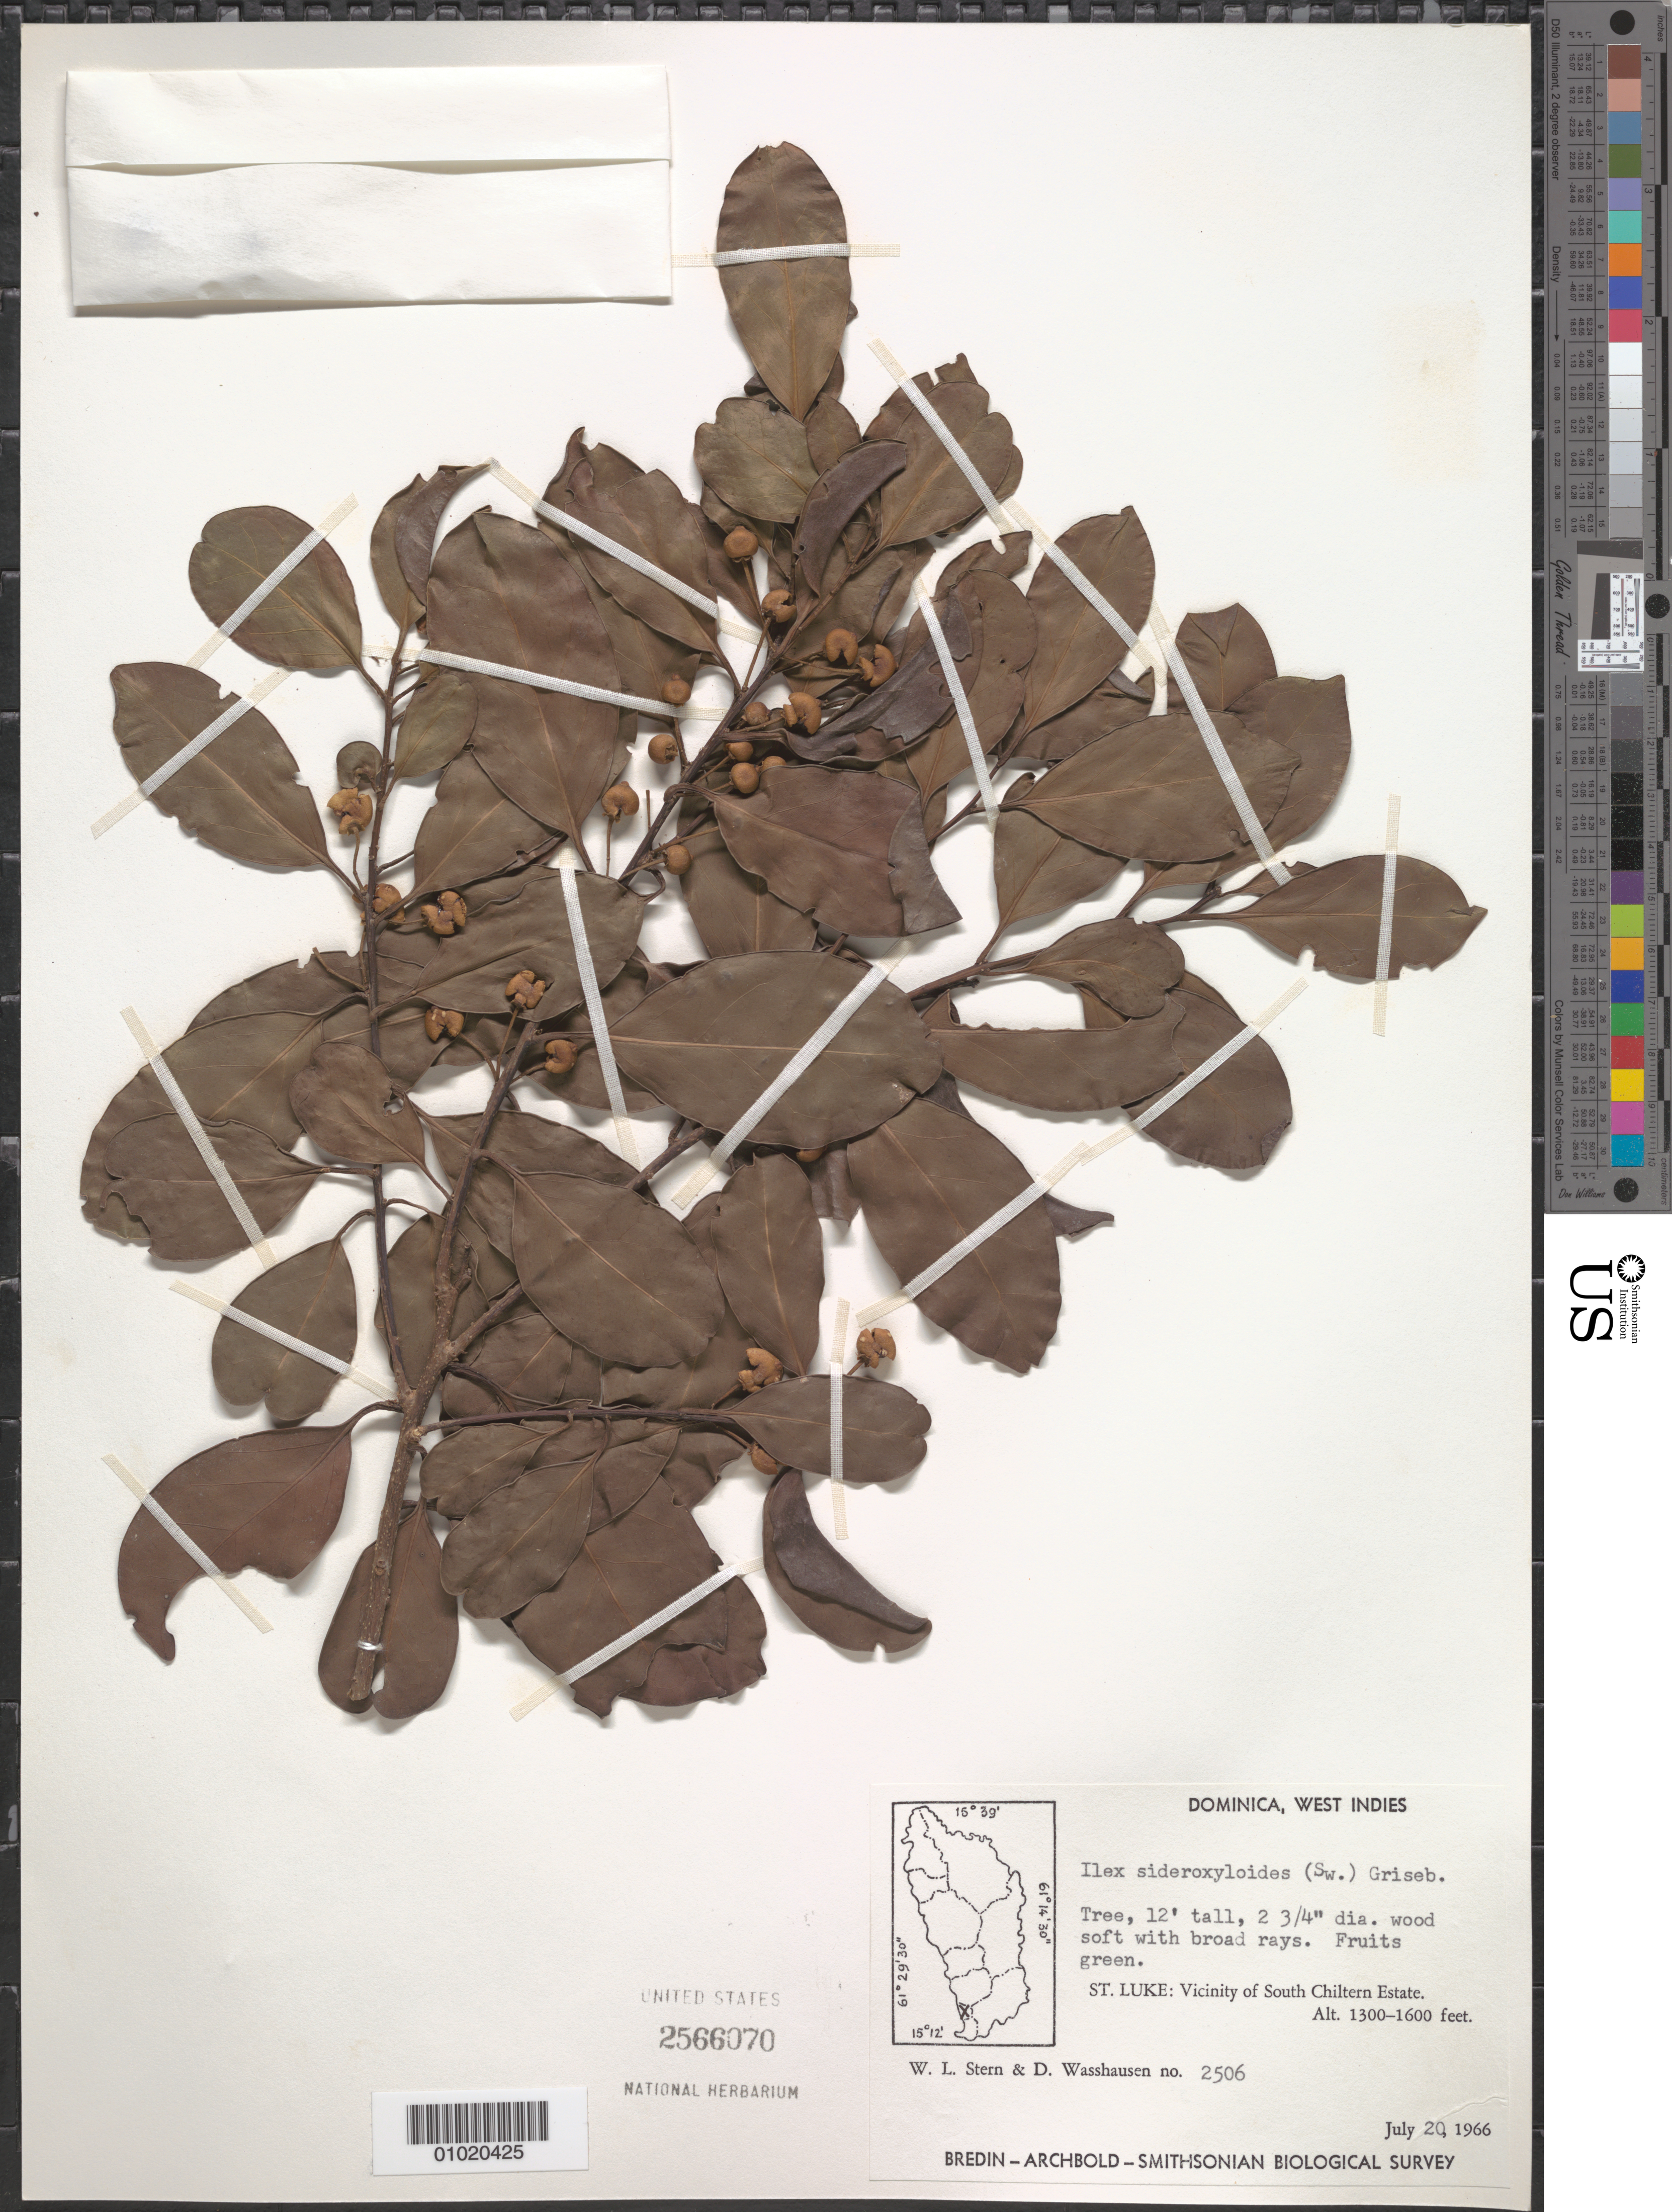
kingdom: Plantae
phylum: Tracheophyta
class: Magnoliopsida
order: Aquifoliales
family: Aquifoliaceae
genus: Ilex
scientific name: Ilex sideroxyloides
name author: (Sw.) Griseb.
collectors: W. L. Stern & D. C. Wasshausen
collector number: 2506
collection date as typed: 20 Jul 1966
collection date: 1966-07-20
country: Dominica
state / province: St. Luke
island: Dominica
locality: Vicinity of South Chiltern Estate.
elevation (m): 396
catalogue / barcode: US 2566070